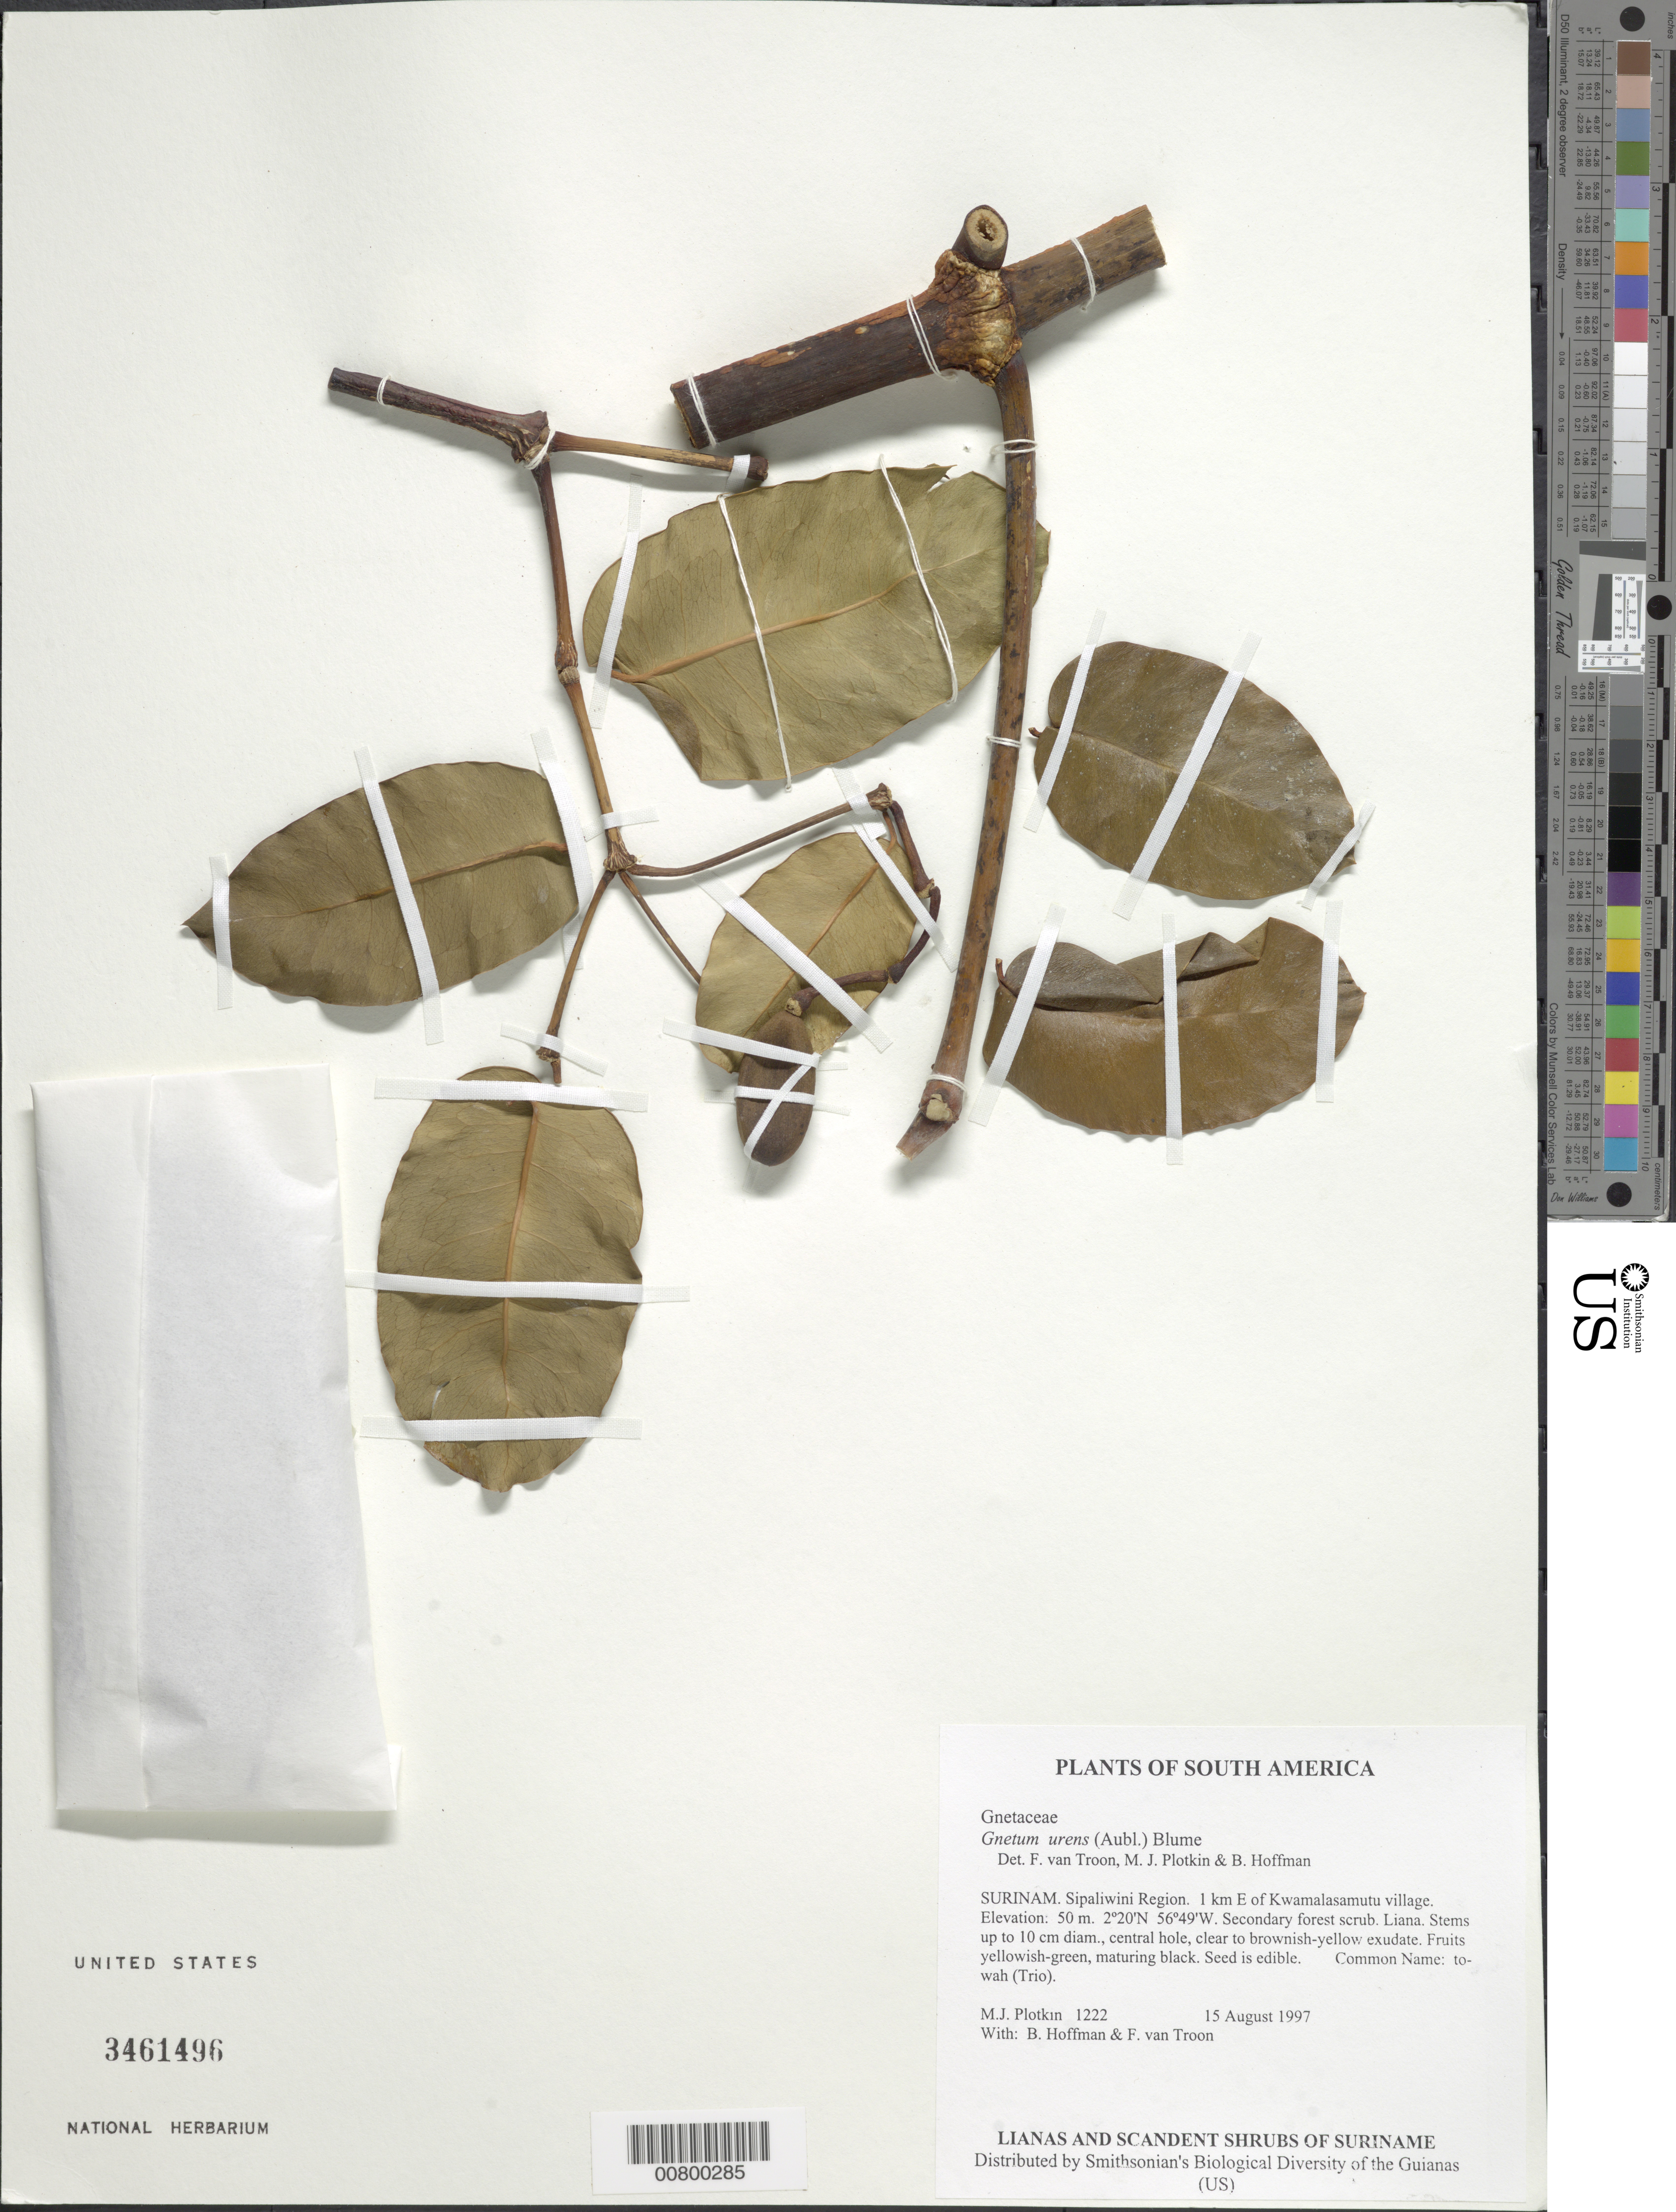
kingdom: Plantae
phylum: Tracheophyta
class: Gnetopsida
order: Gnetales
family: Gnetaceae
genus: Gnetum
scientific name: Gnetum urens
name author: (Aubl.) Blume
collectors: M. Plotkin, B. Hoffman & F. Van Troon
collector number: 1222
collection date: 1997-08-15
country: Suriname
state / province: Sipaliwini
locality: Sipaliwini Region, 1 km E of Kwamalasamutu village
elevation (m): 50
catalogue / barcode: US 3461496